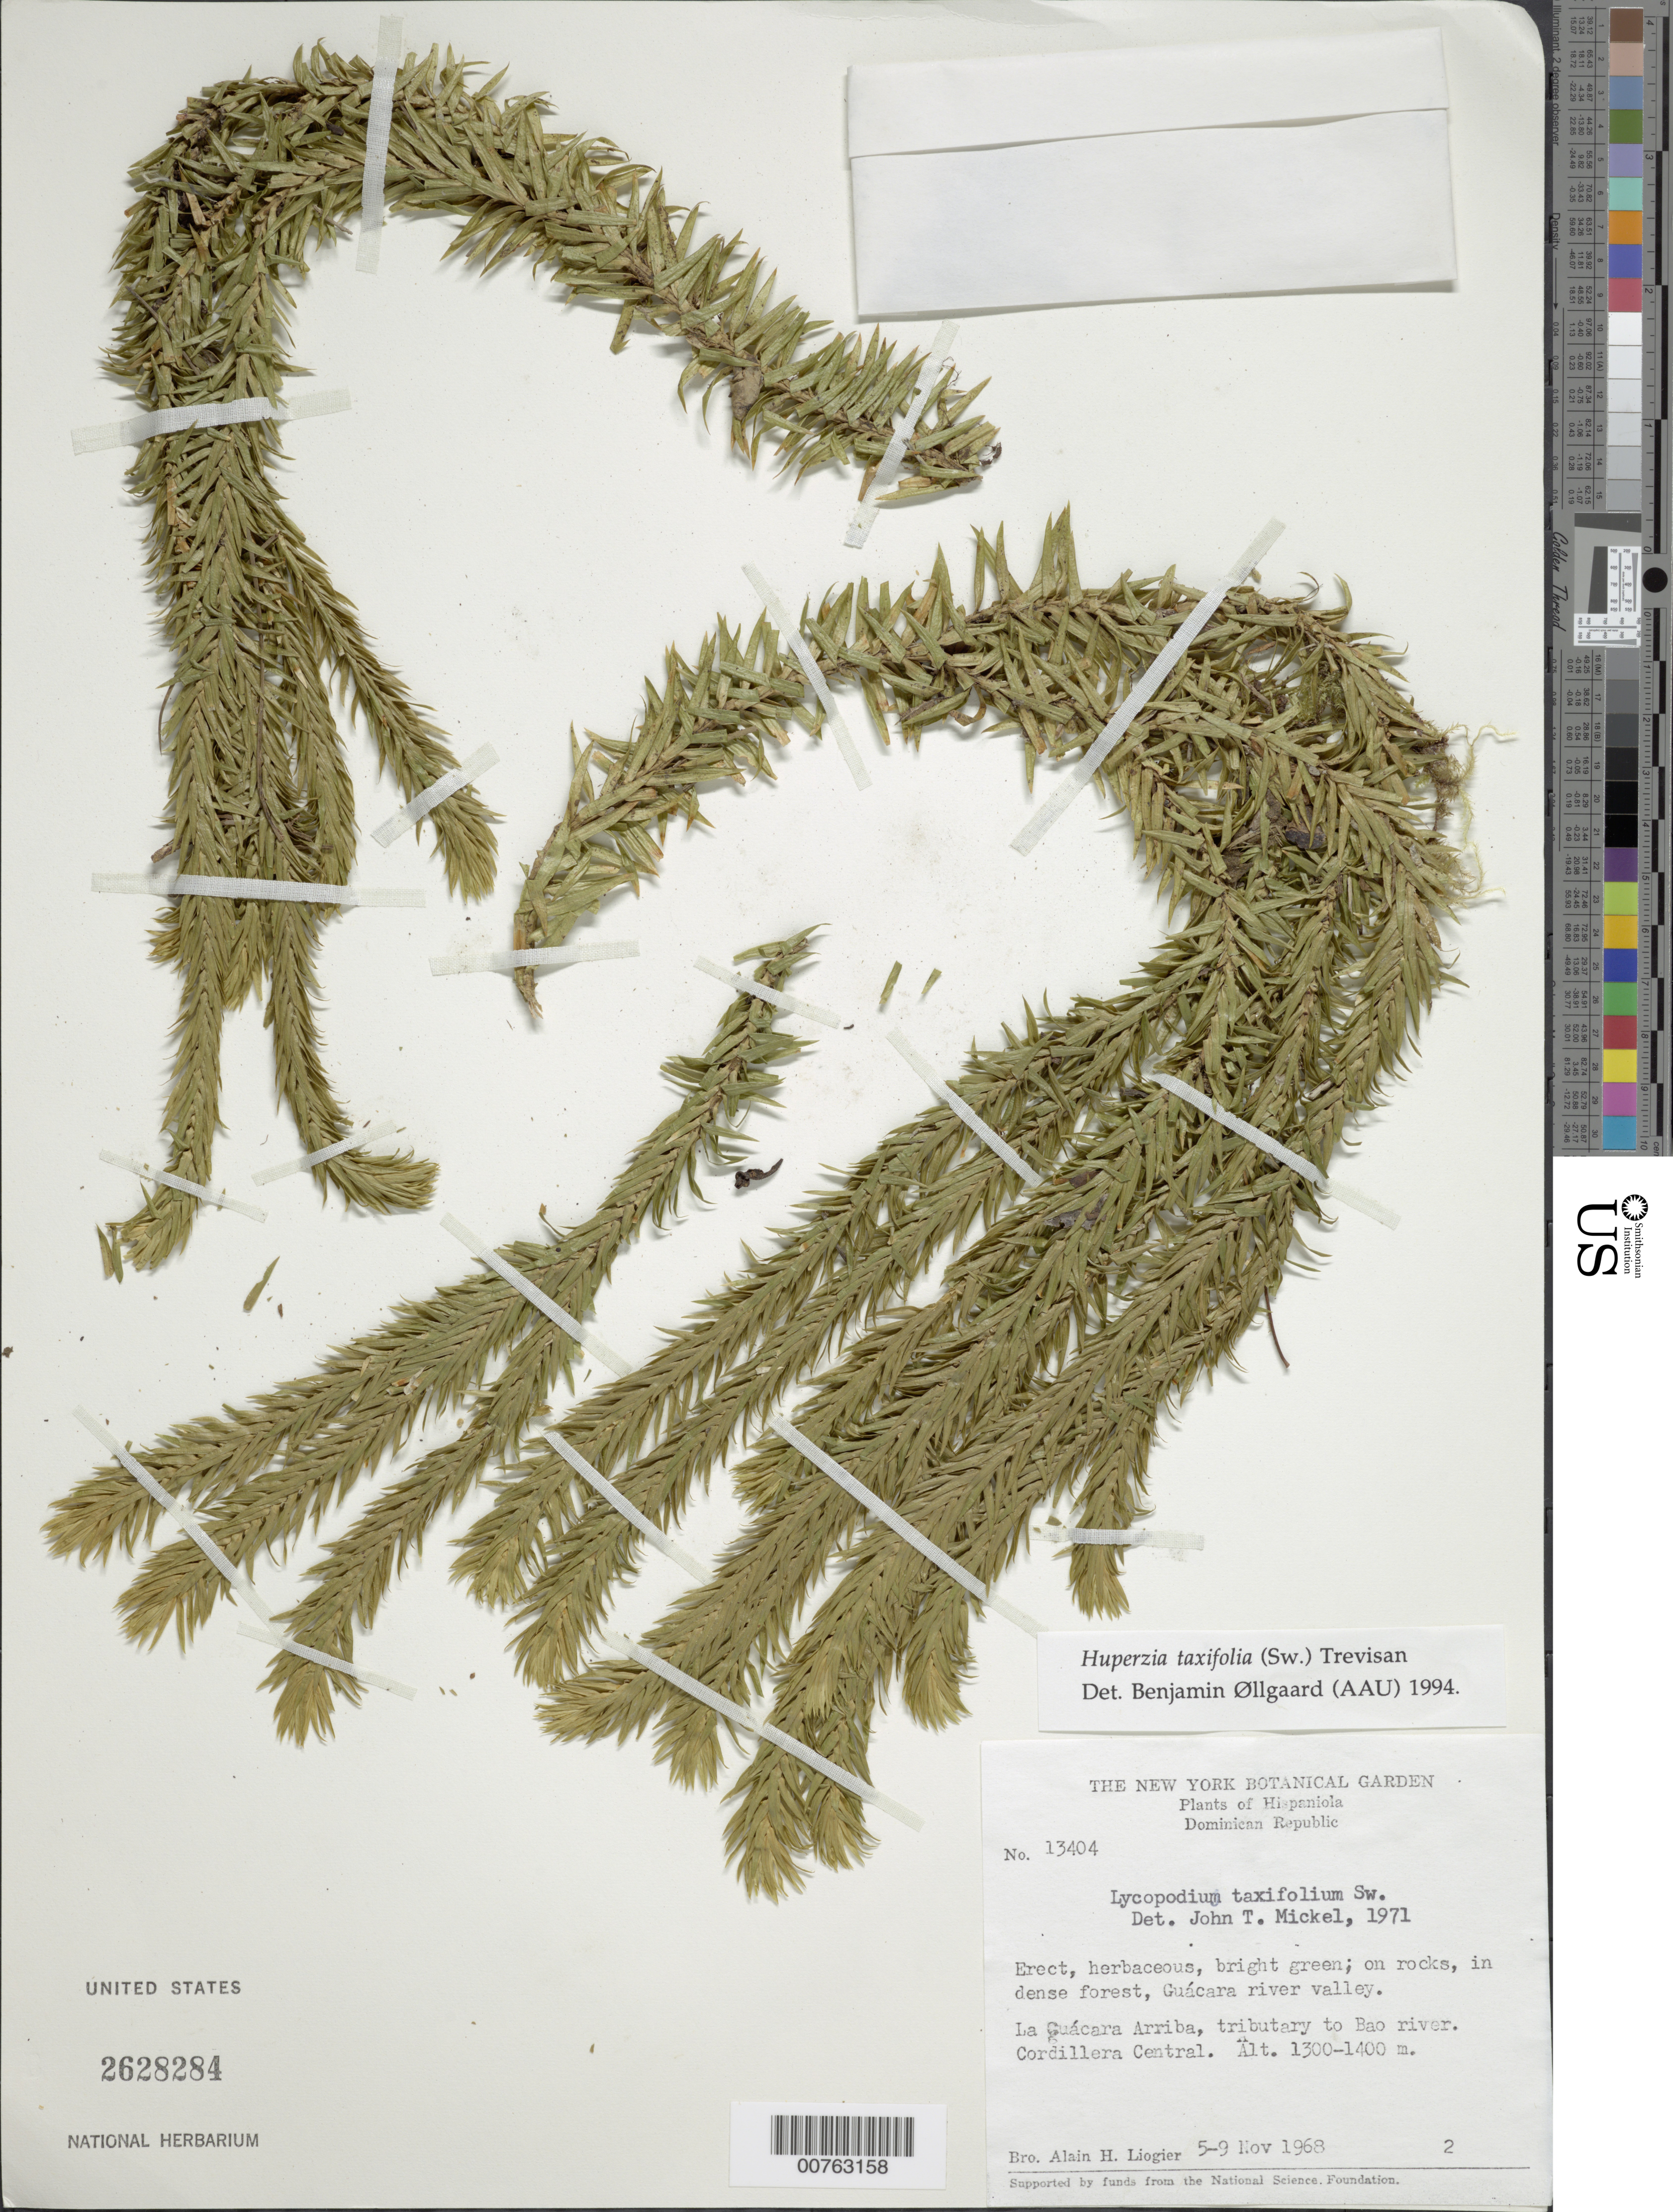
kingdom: Plantae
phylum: Tracheophyta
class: Lycopodiopsida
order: Lycopodiales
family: Lycopodiaceae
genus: Phlegmariurus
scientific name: Phlegmariurus taxifolius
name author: (Sw.) Á. Löve & D. Löve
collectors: A. H. Liogier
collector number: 13404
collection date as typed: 05 Nov 1968 to 09 Nov 1968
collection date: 1968-11-05/1968-11-09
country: Dominican Republic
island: Hispaniola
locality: La Guácara Arriba, tributary to Bao river. Cordillera Central. Guácara river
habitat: On rocks, in dense forest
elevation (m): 1300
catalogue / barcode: US 2628284